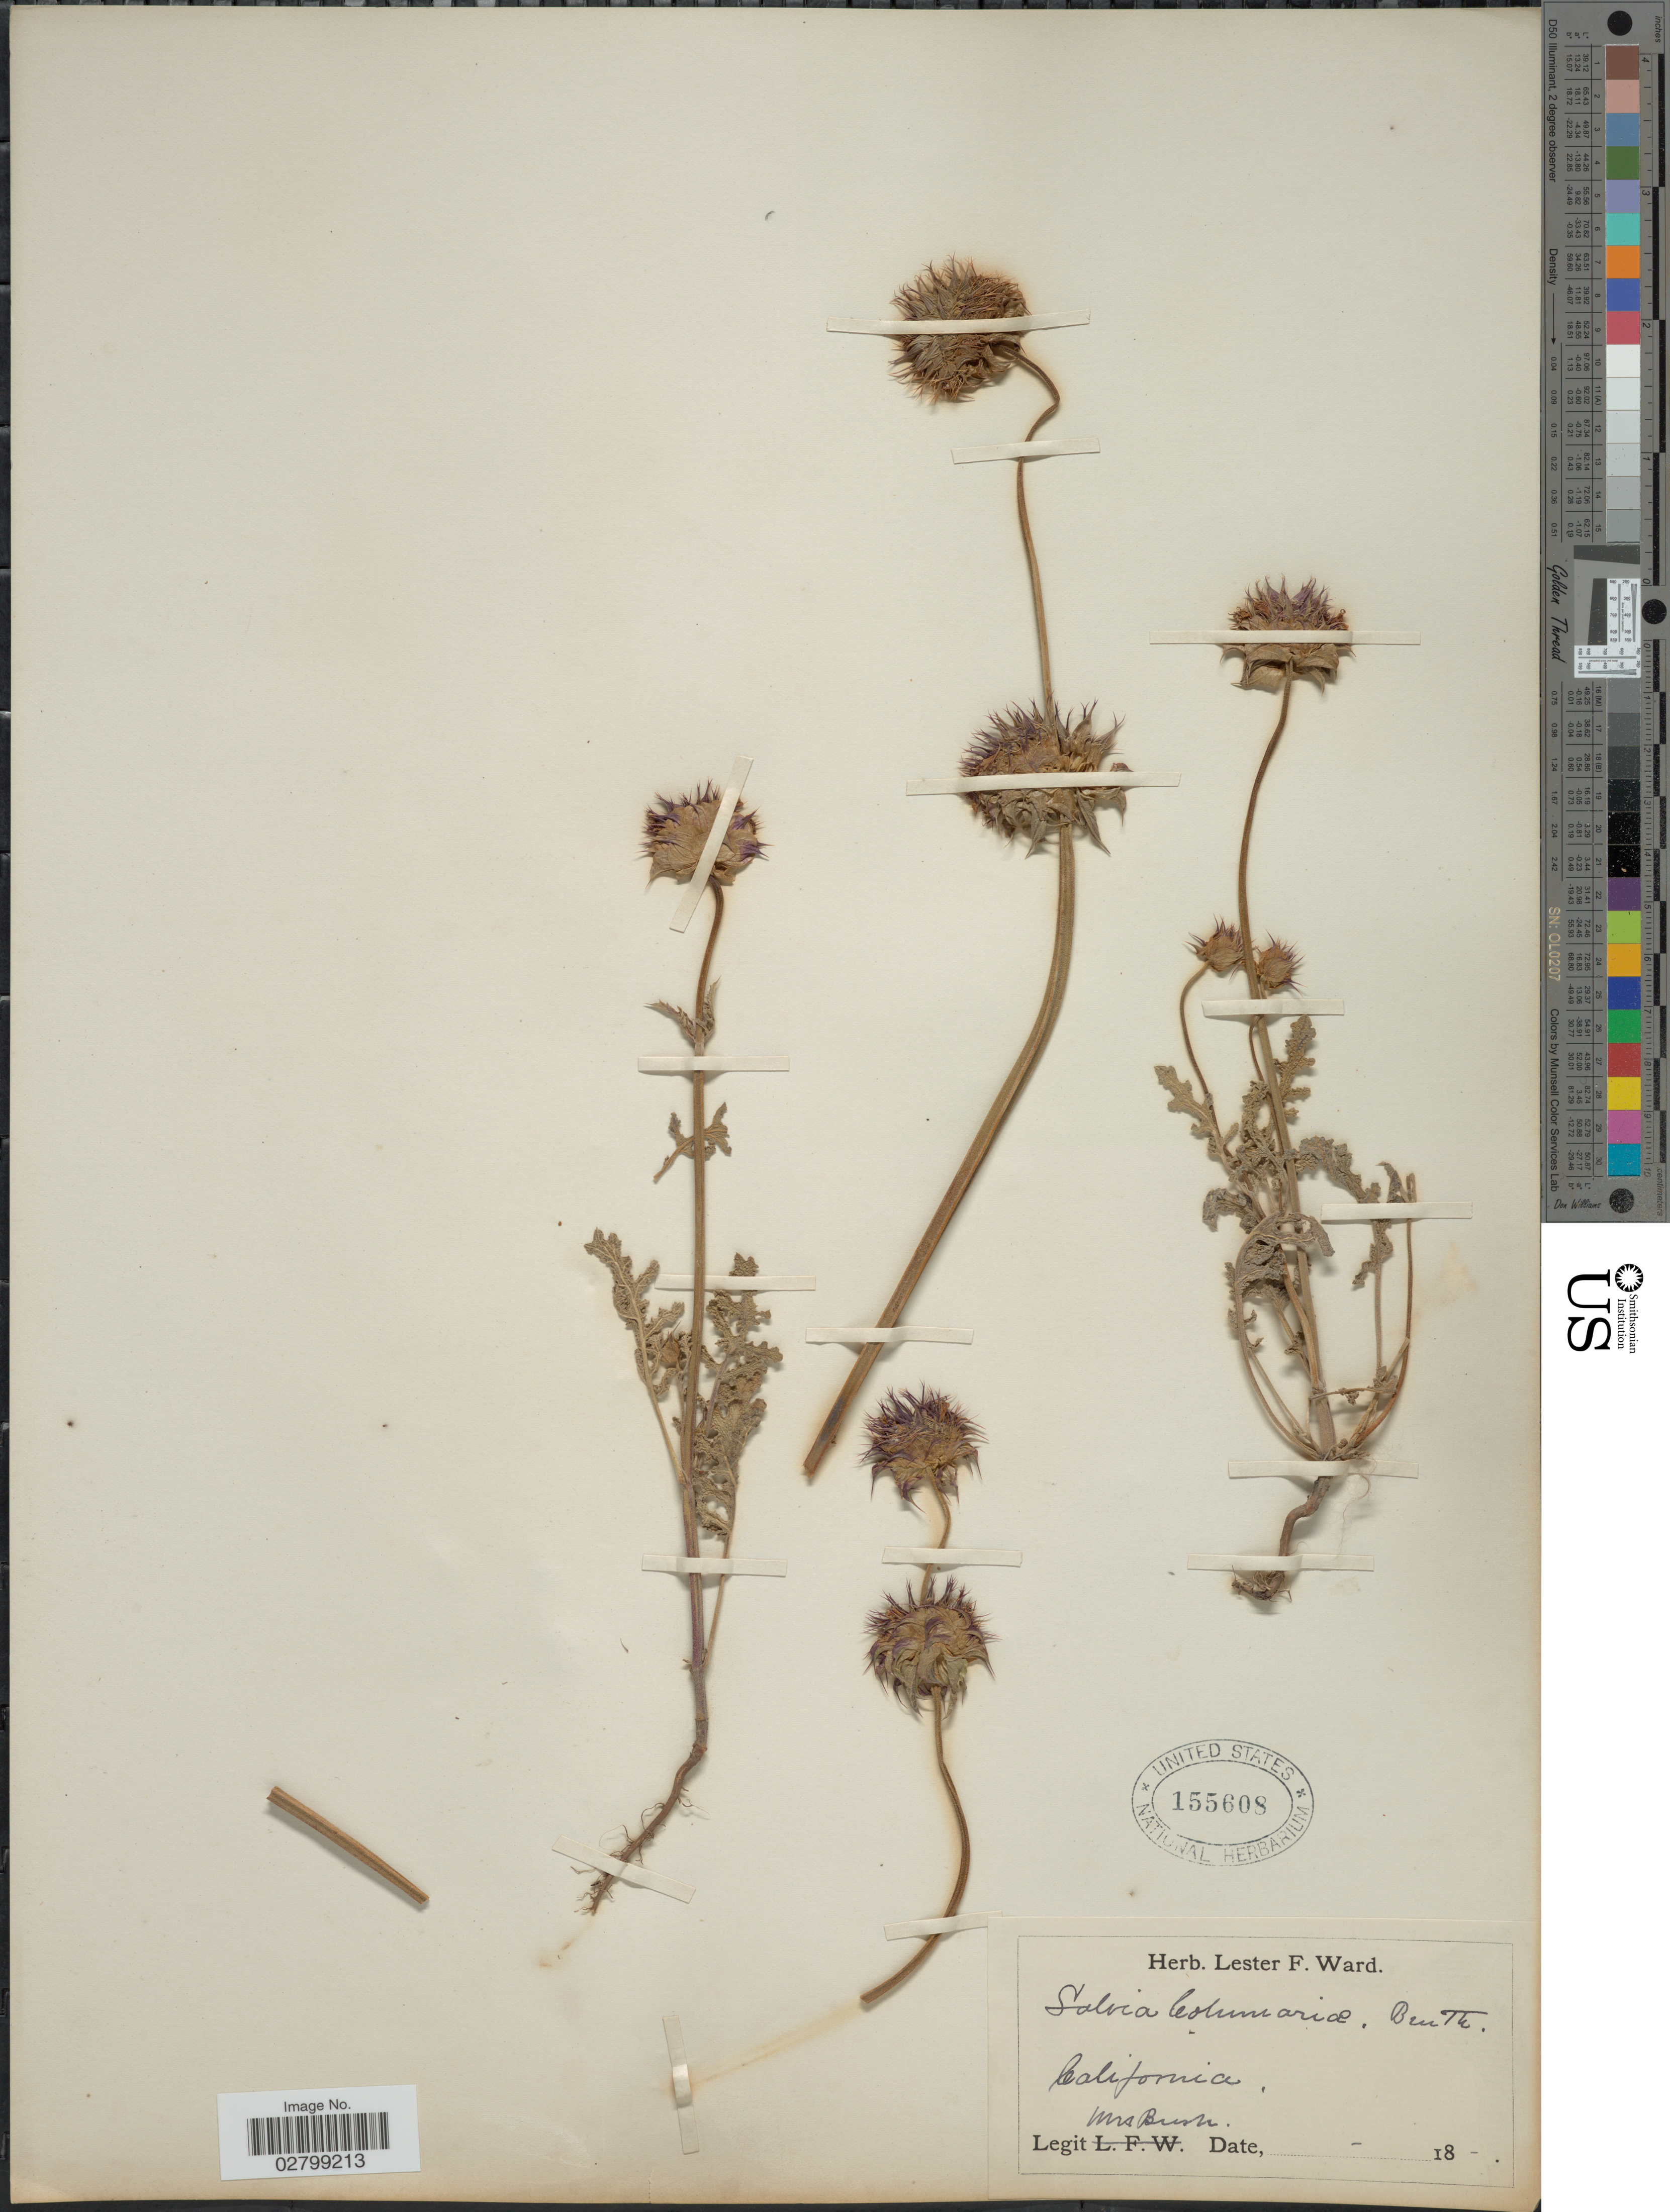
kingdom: Plantae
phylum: Tracheophyta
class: Magnoliopsida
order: Lamiales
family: Lamiaceae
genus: Salvia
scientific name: Salvia columbariae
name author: Benth.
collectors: Bush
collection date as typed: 18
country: United States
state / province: California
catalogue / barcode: US 155608